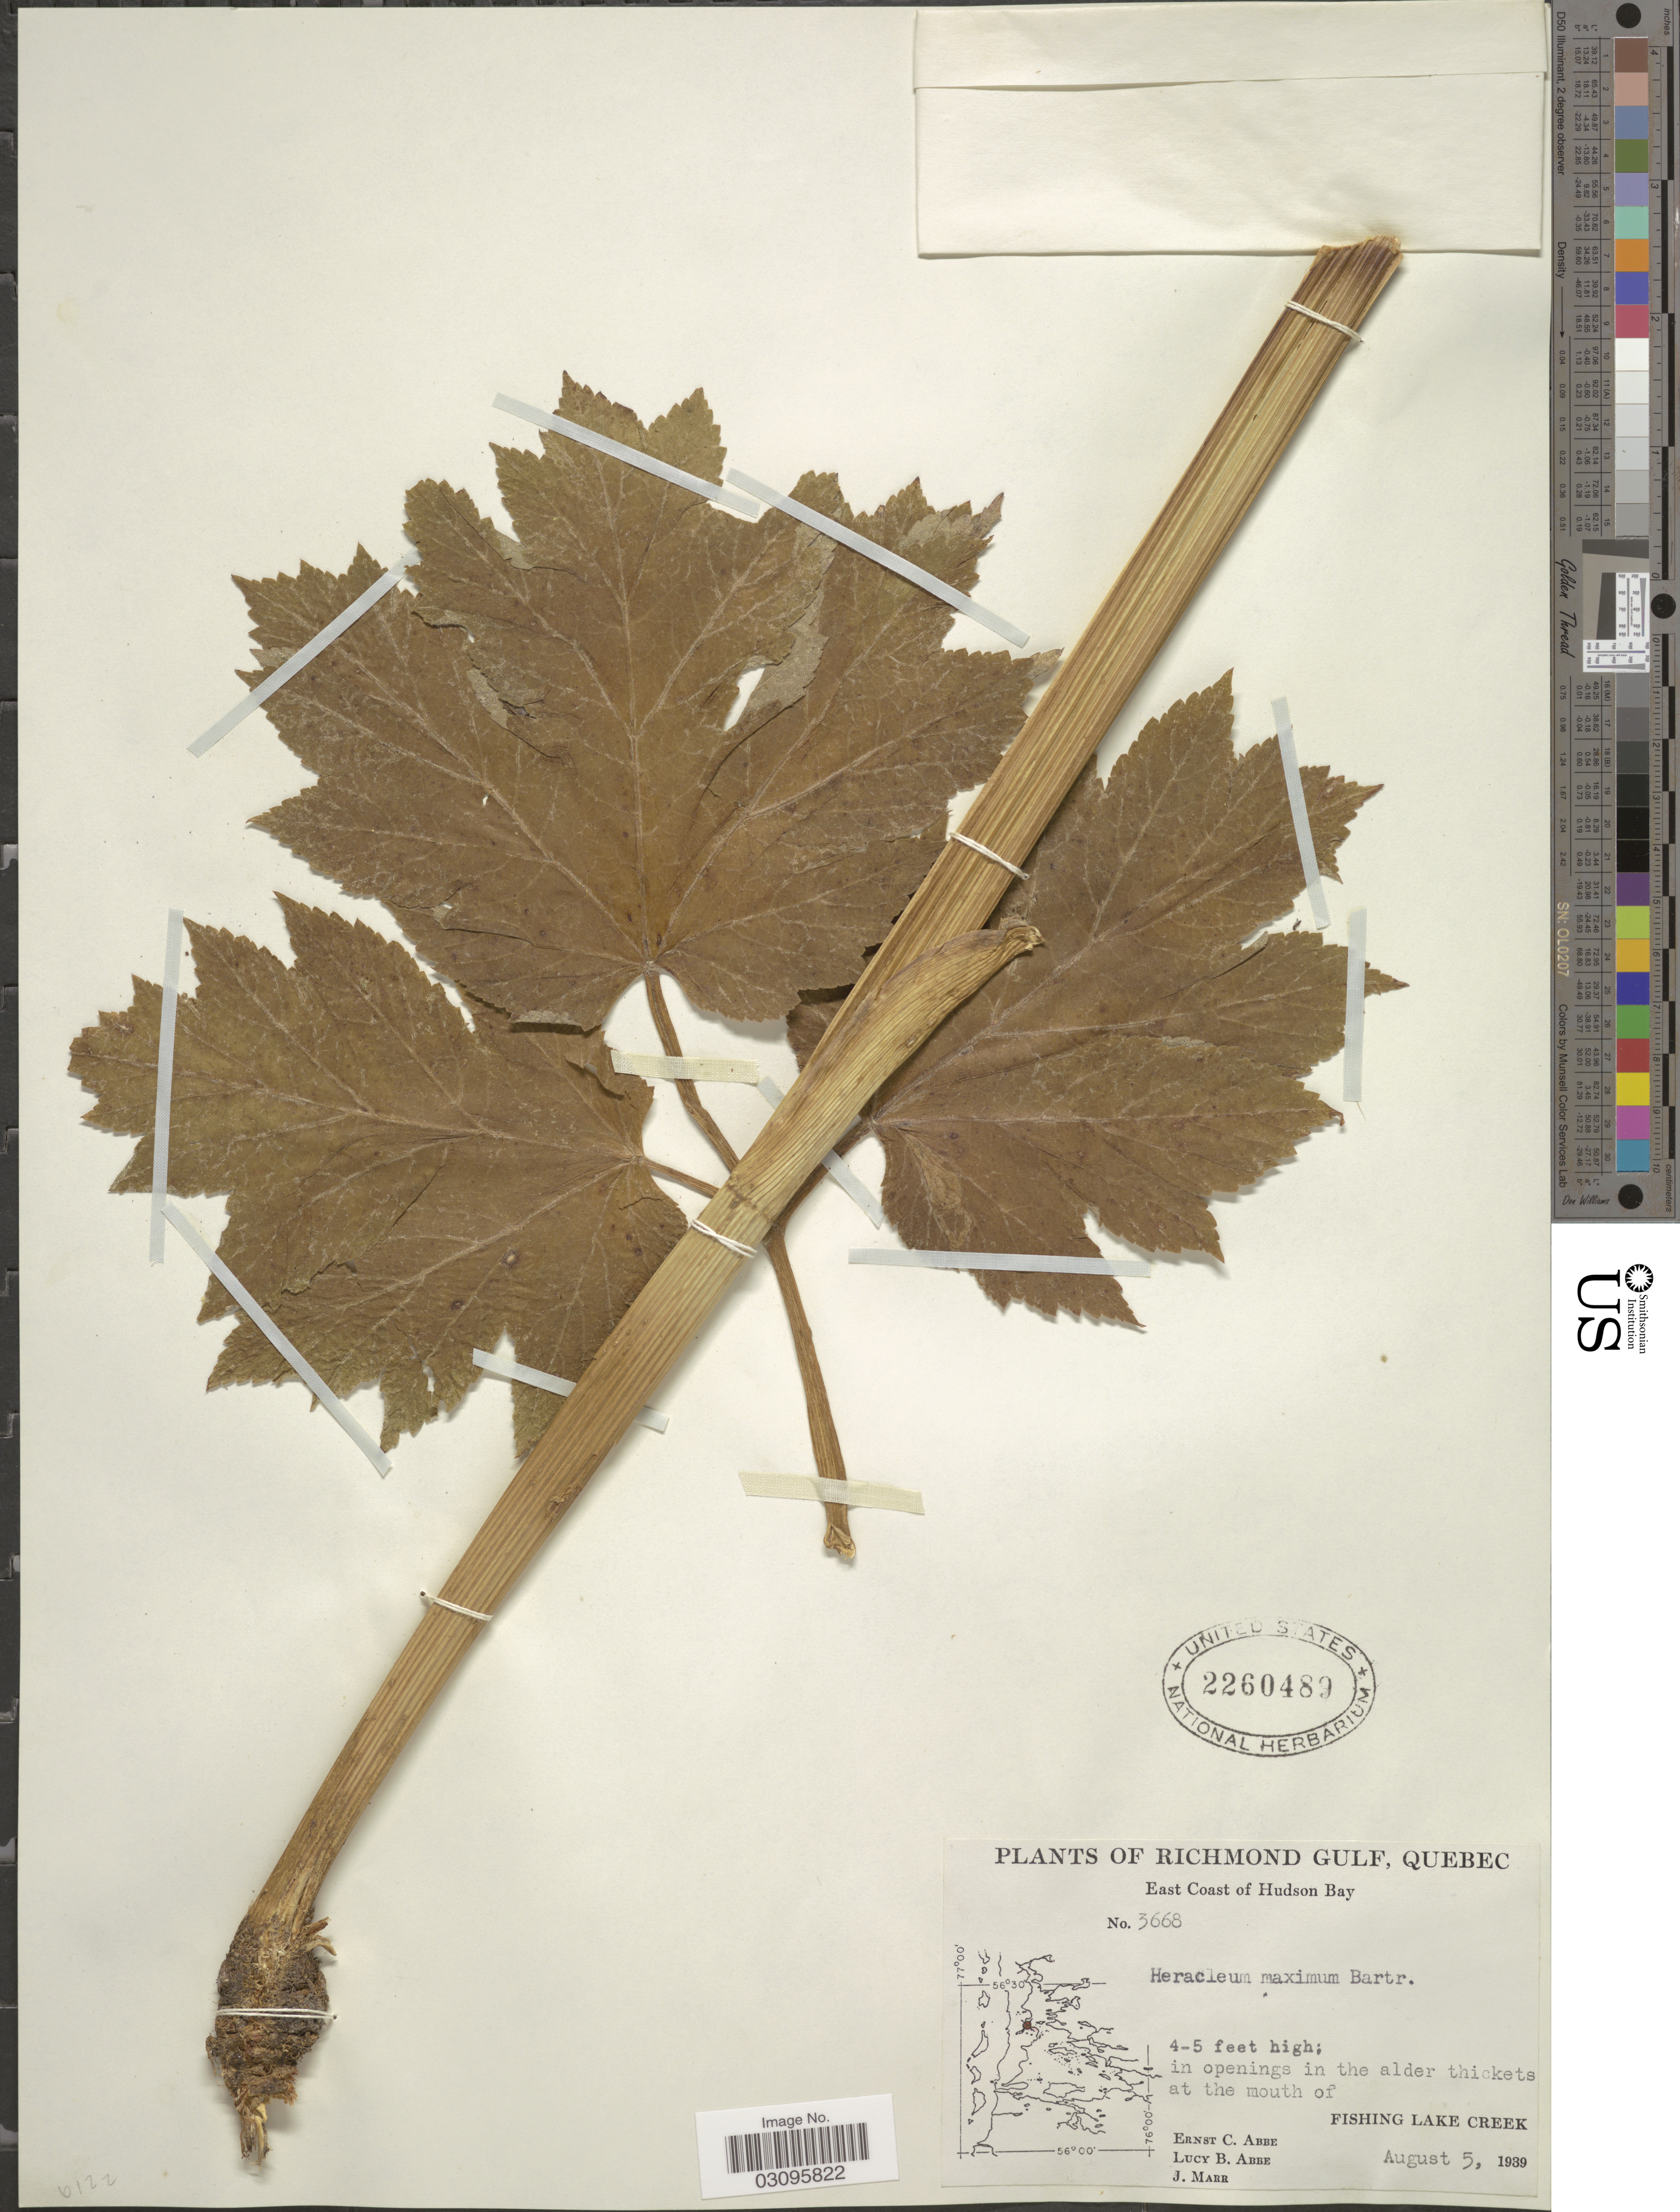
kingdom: Plantae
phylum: Tracheophyta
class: Magnoliopsida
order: Apiales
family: Apiaceae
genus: Heracleum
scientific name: Heracleum maximum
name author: W. Bartram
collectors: E. C. Abbe, L. B. Abbe & J. Marr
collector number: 3668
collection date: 1939-08-05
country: Canada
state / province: Quebec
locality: Richmond Gulf. East Coast of Hudson Bay. At the mouth of Fishing Lake Creek.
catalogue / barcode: US 2260489